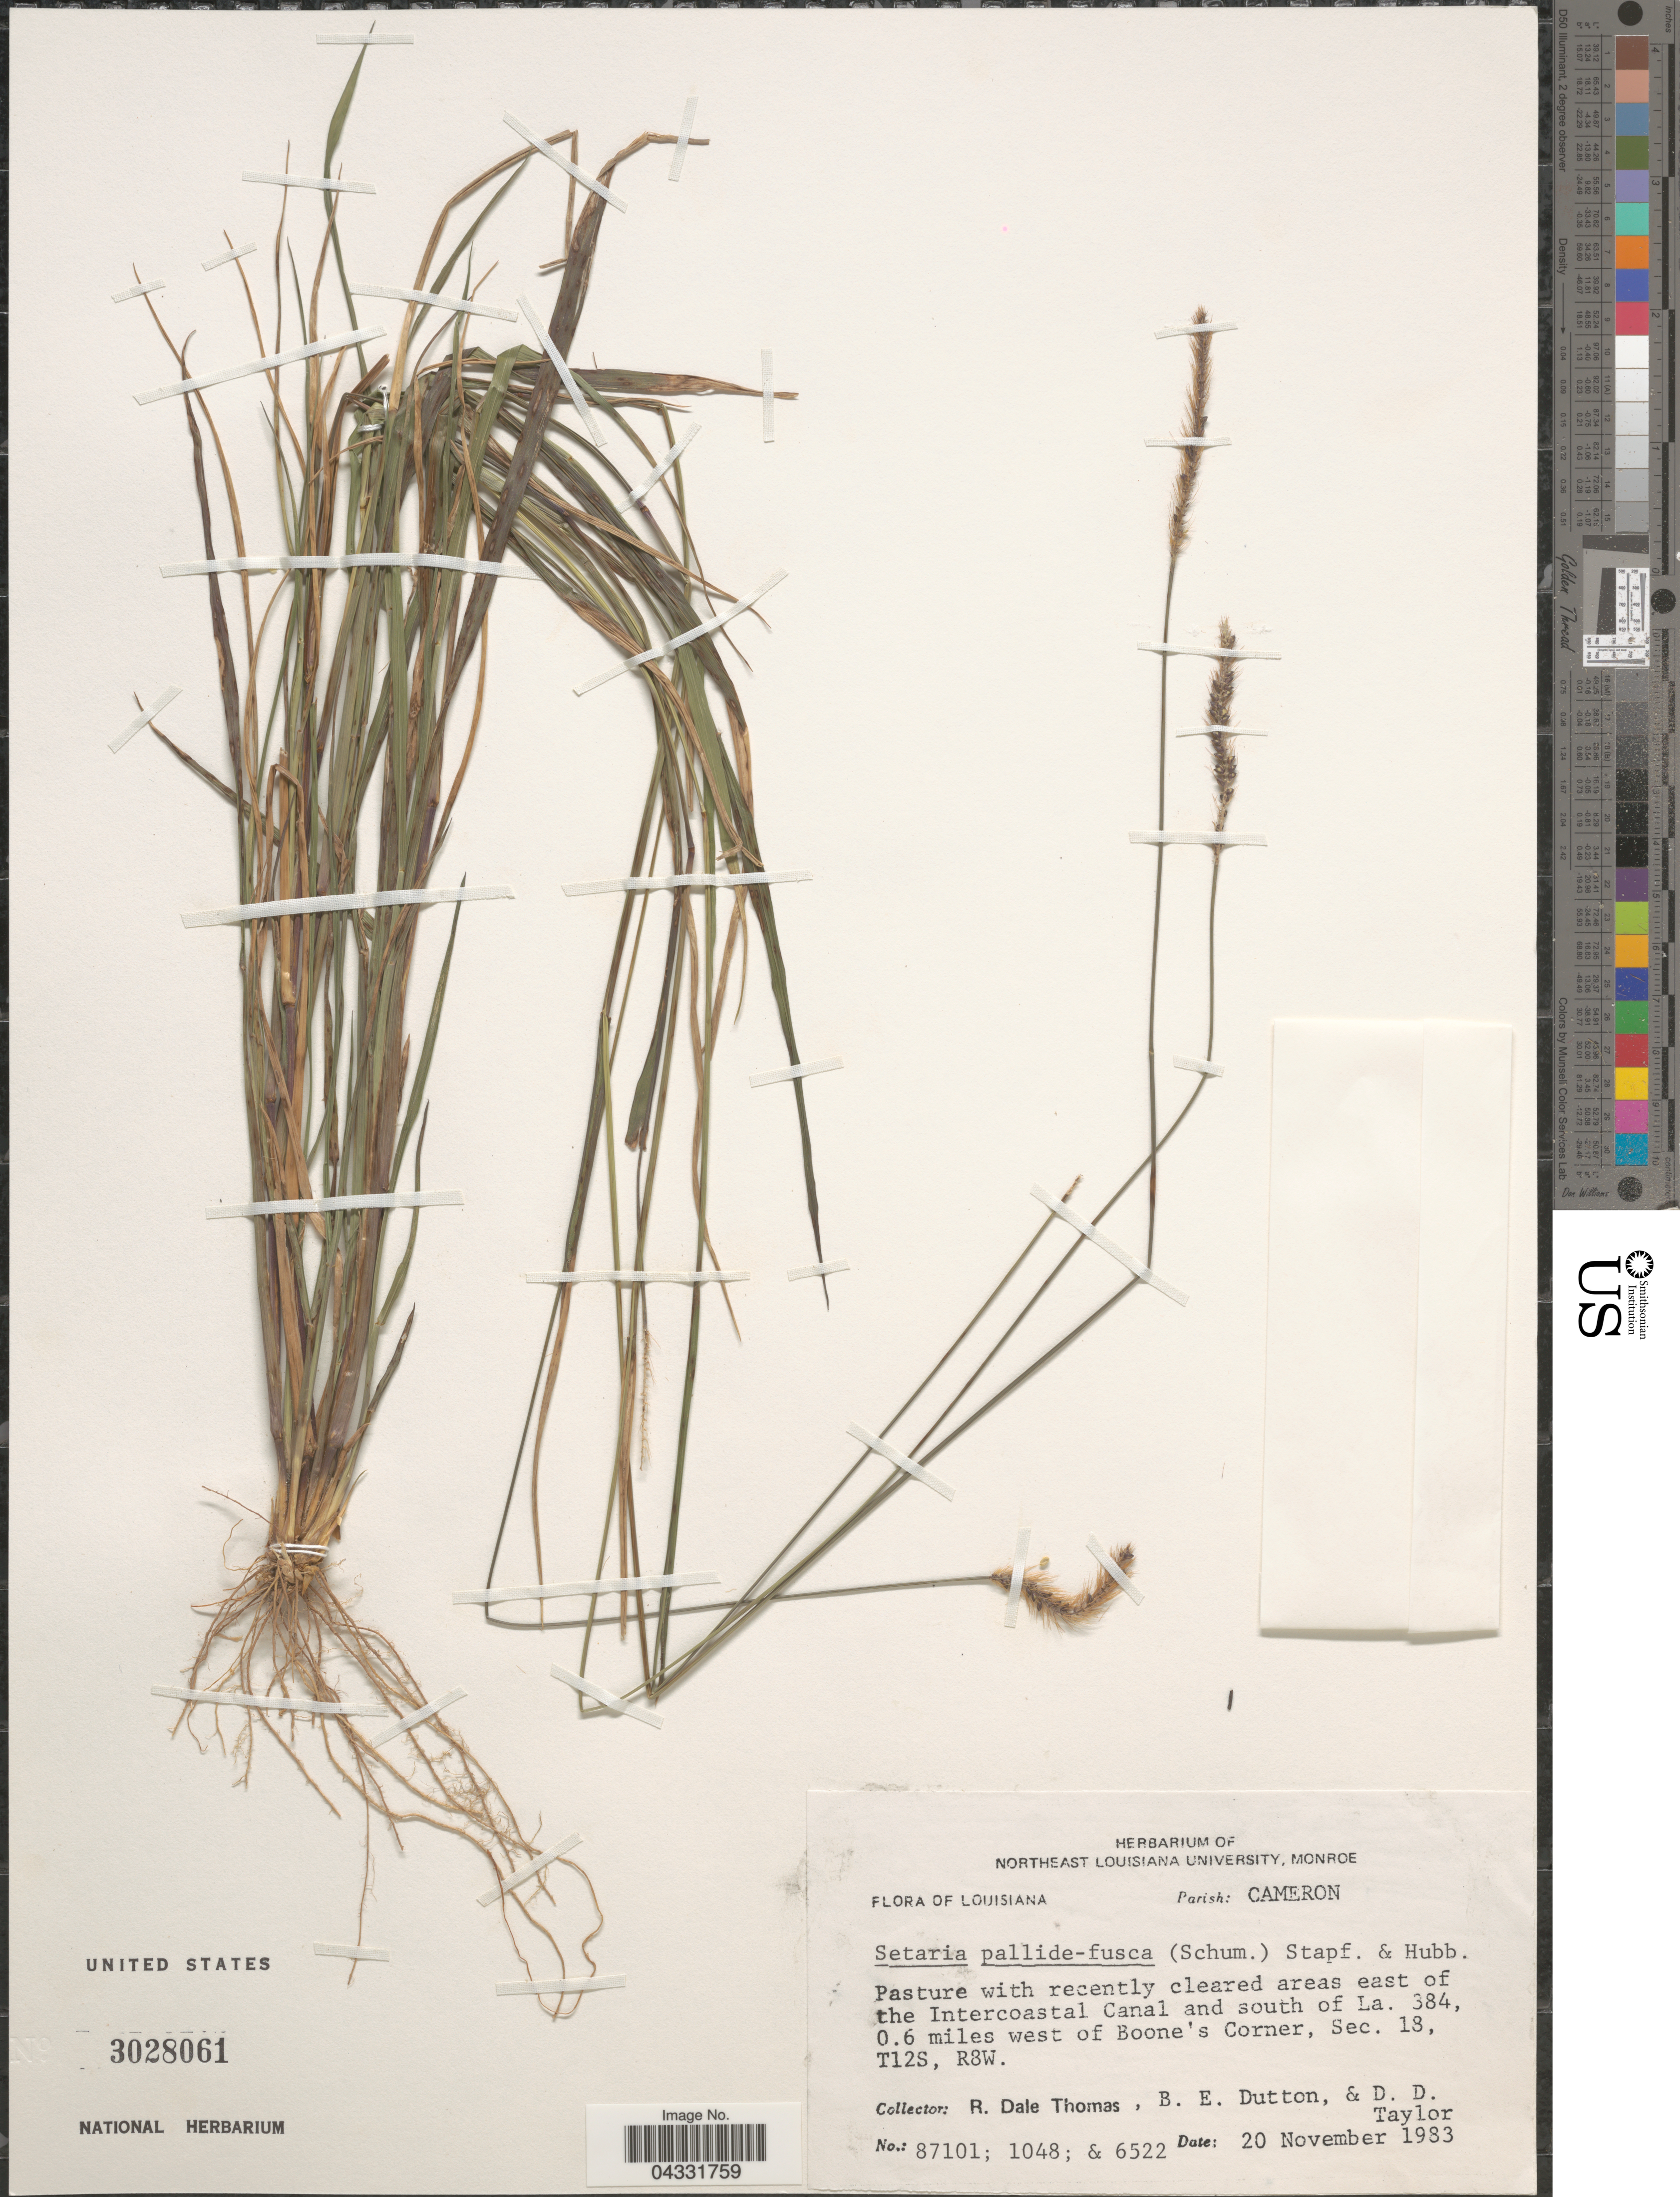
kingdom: Plantae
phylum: Tracheophyta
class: Liliopsida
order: Poales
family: Poaceae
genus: Setaria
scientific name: Setaria pallide-fusca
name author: (Schumach.) Stapf & C.E. Hubb.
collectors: R. Thomas, B. Dutton & D. Taylor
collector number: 87101/1048/6522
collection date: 1983-11-20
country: United States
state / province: Louisiana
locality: Parish: Cameron. Pasture with recently cleared areas east of the Intercoastal Canal and south of La. 384, 0.6 miles west of Boone's Corner, Sec. 18, T12S, R8W.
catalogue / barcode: US 3028061